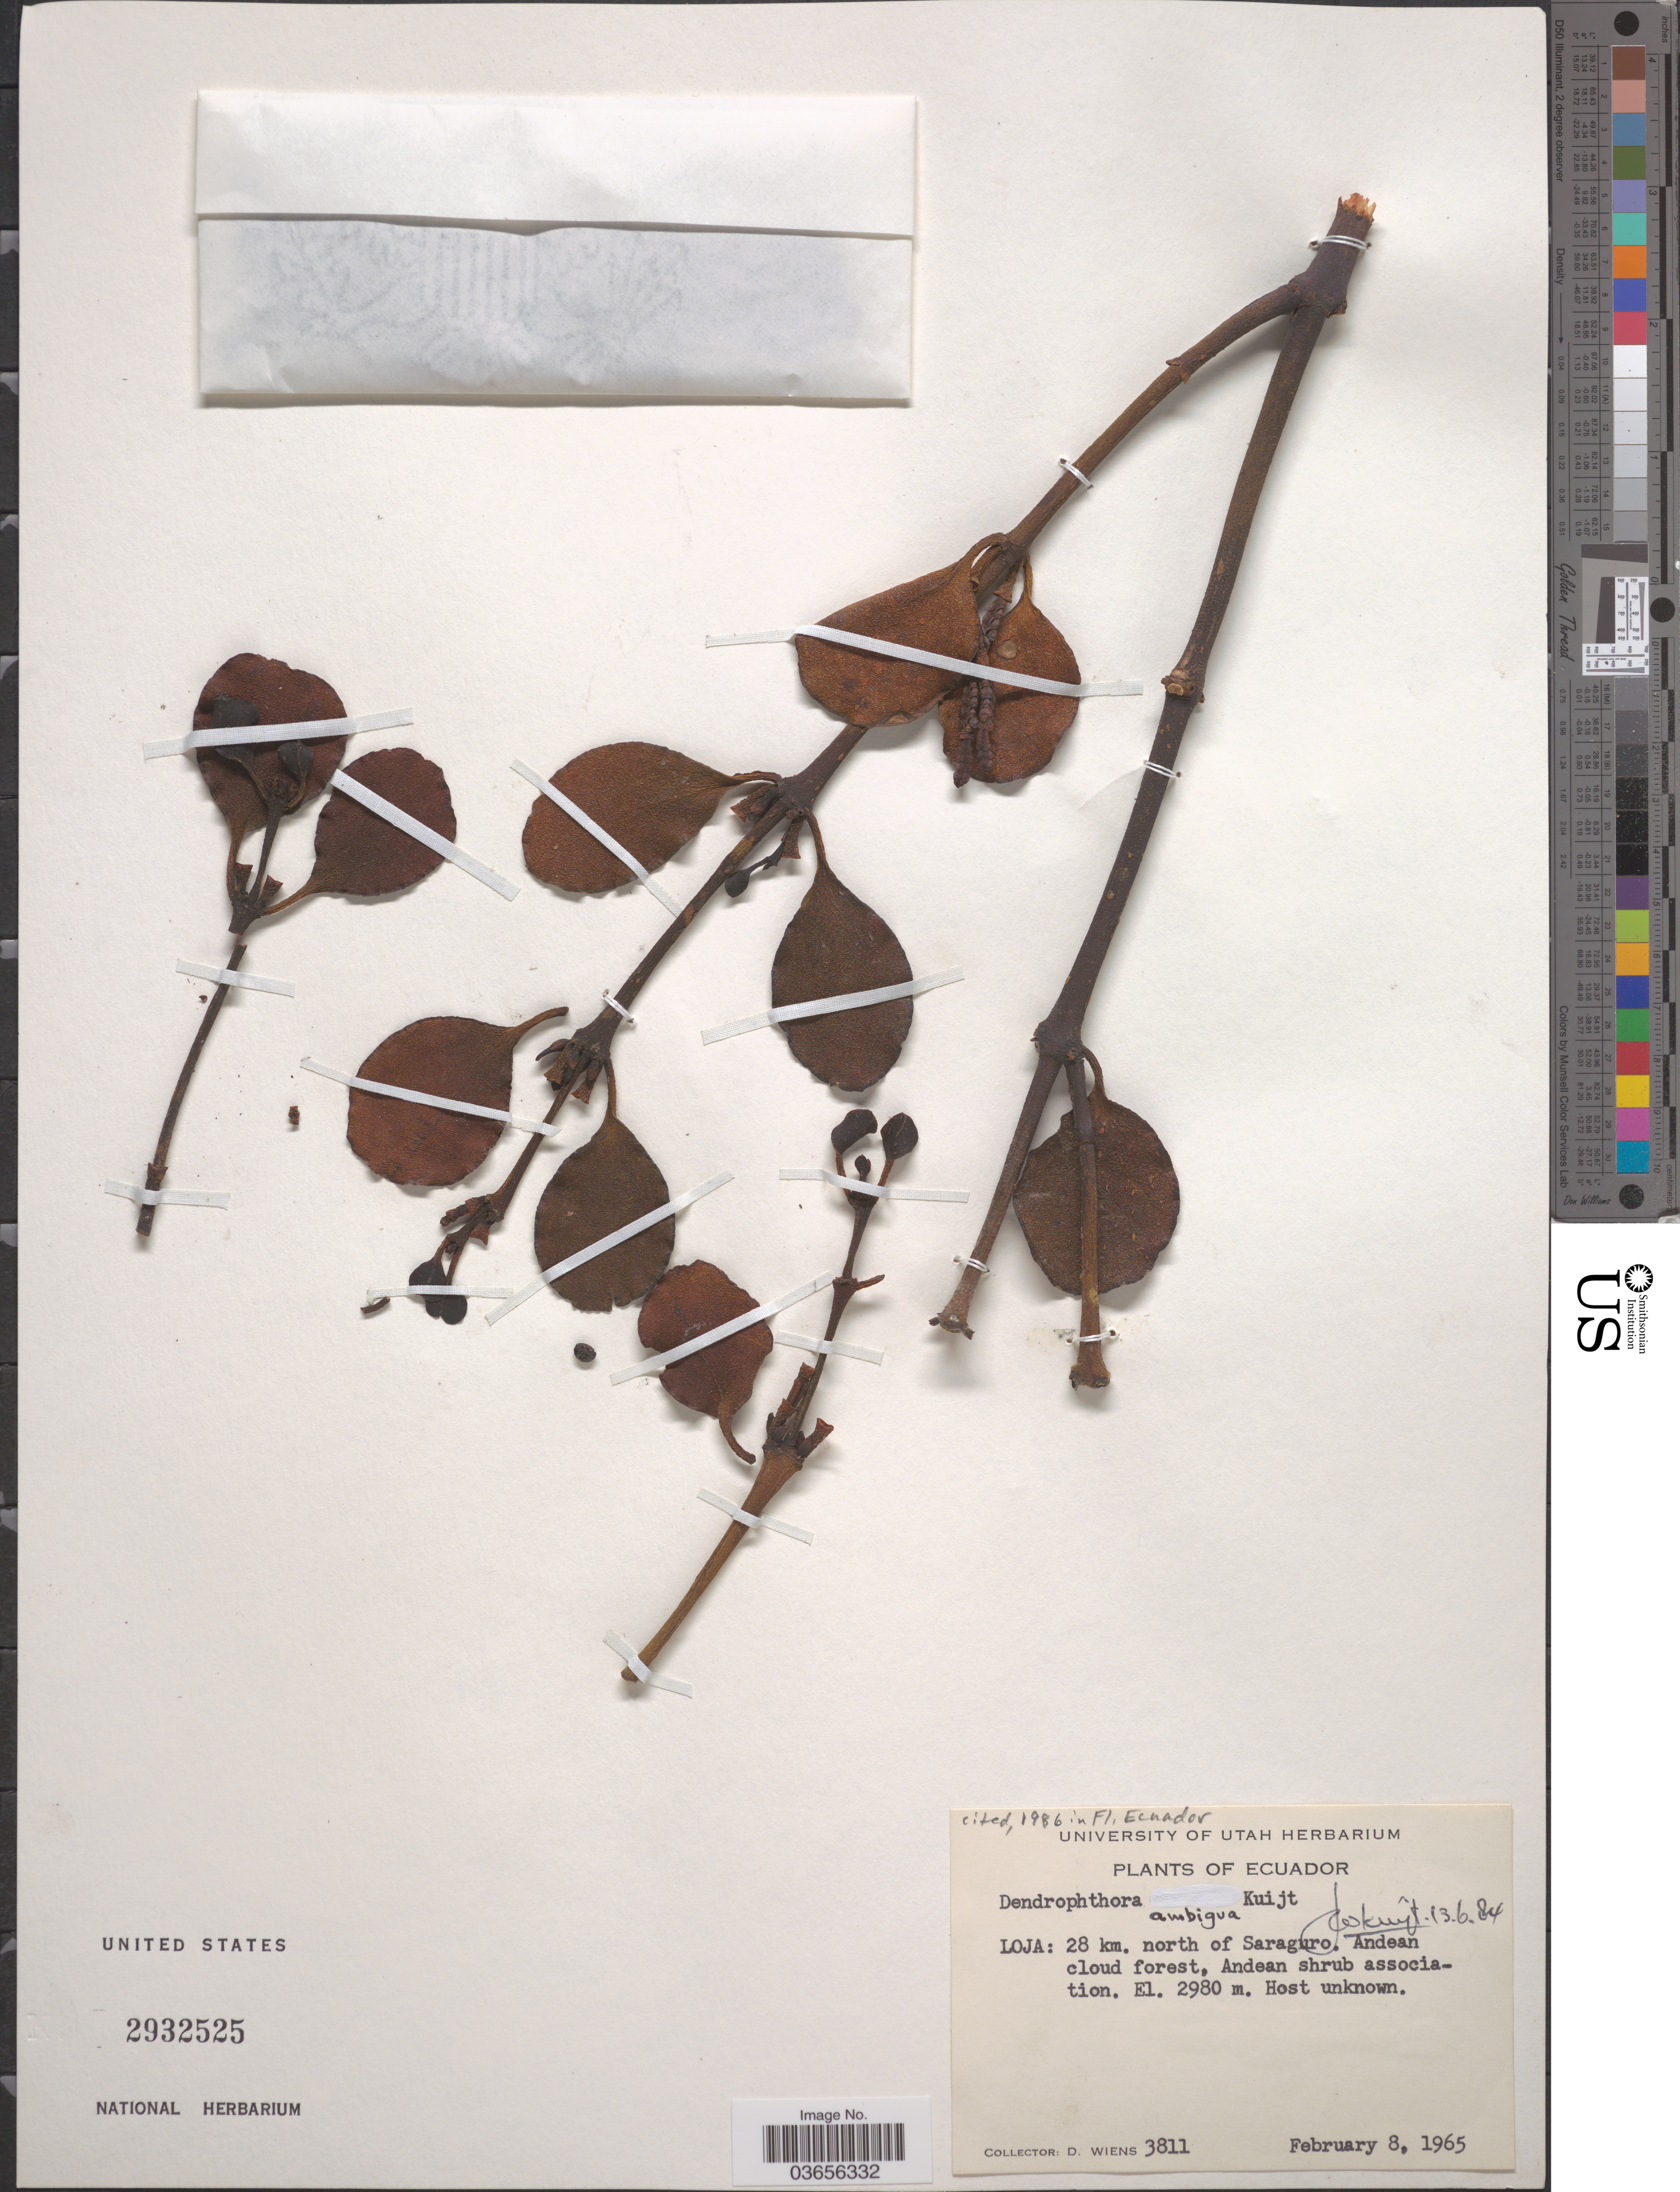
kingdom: Plantae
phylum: Tracheophyta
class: Magnoliopsida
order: Santalales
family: Viscaceae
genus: Dendrophthora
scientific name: Dendrophthora ambigua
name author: Kuijt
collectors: D. Wiens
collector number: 3811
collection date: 1965-02-08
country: Ecuador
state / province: Loja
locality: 28 km. north of Saraguro, Andean cloud forest, Andean shrub association.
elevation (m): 2980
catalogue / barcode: US 2932525